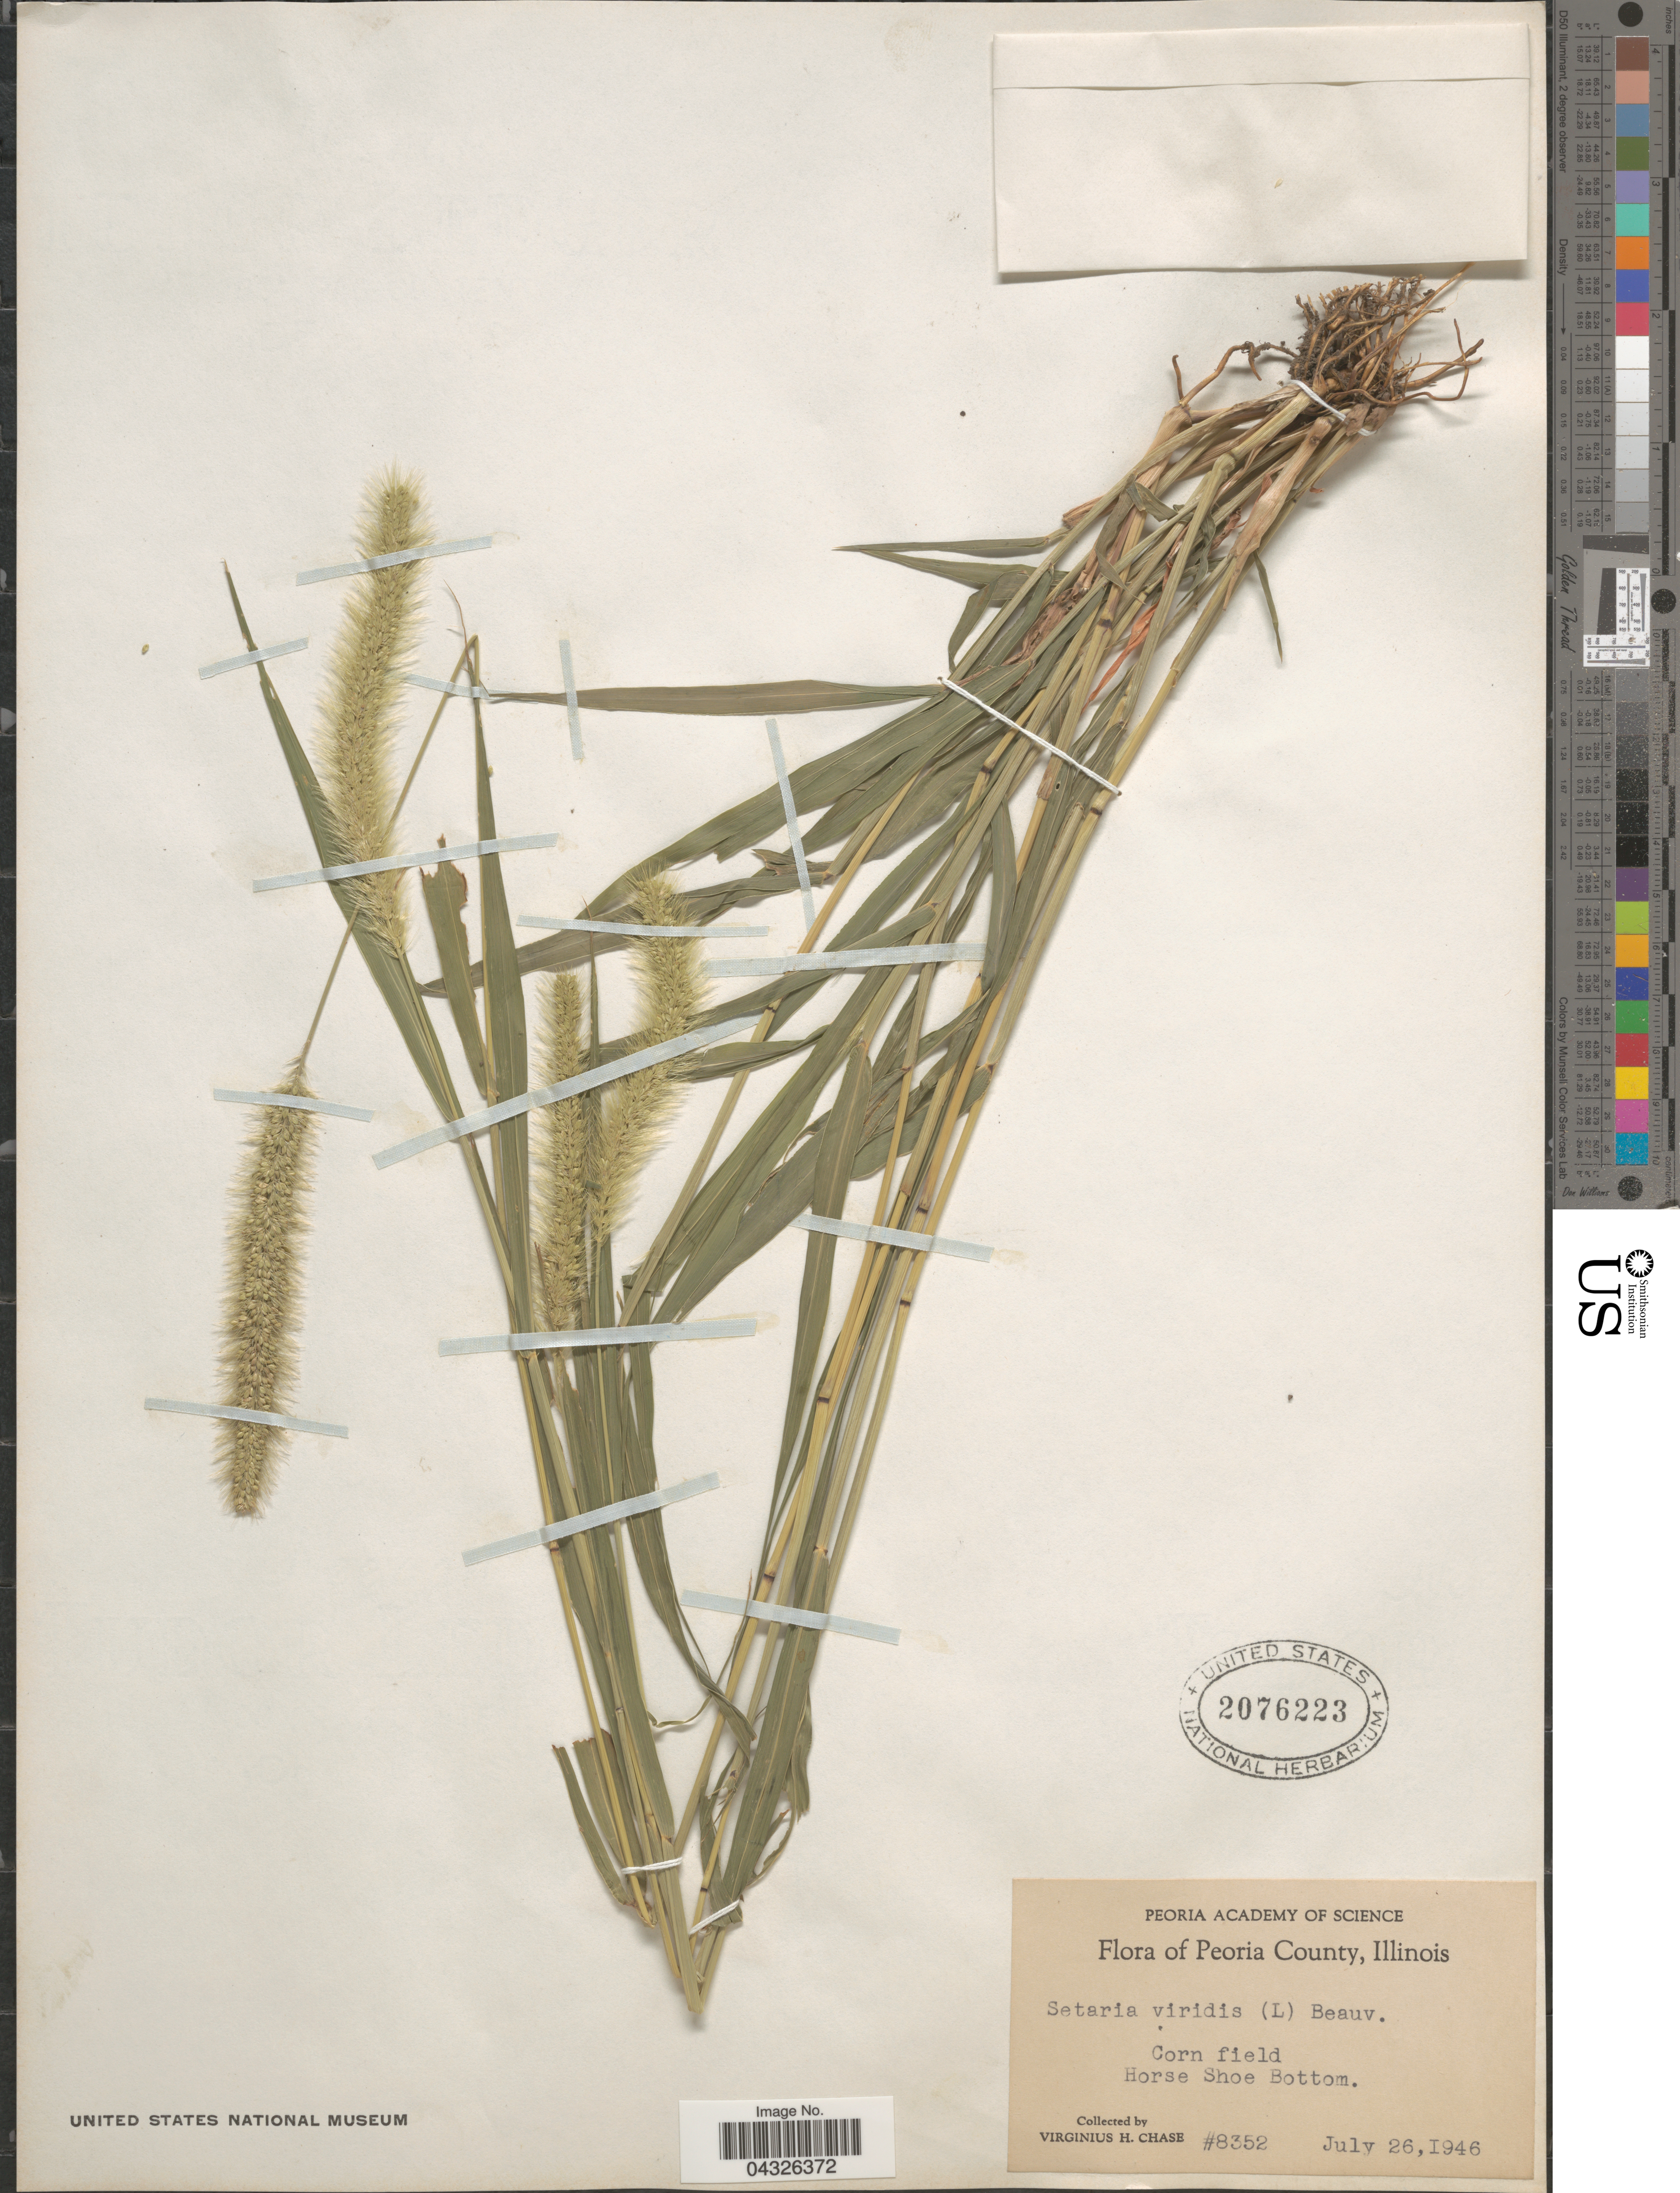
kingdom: Plantae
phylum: Tracheophyta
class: Liliopsida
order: Poales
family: Poaceae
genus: Setaria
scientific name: Setaria viridis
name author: (L.) P. Beauv.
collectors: V. H. Chase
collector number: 8352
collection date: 1946-07-26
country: United States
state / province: Illinois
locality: Peoria County. Corn field. Horse Shoe Bottom.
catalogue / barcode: US 2076223